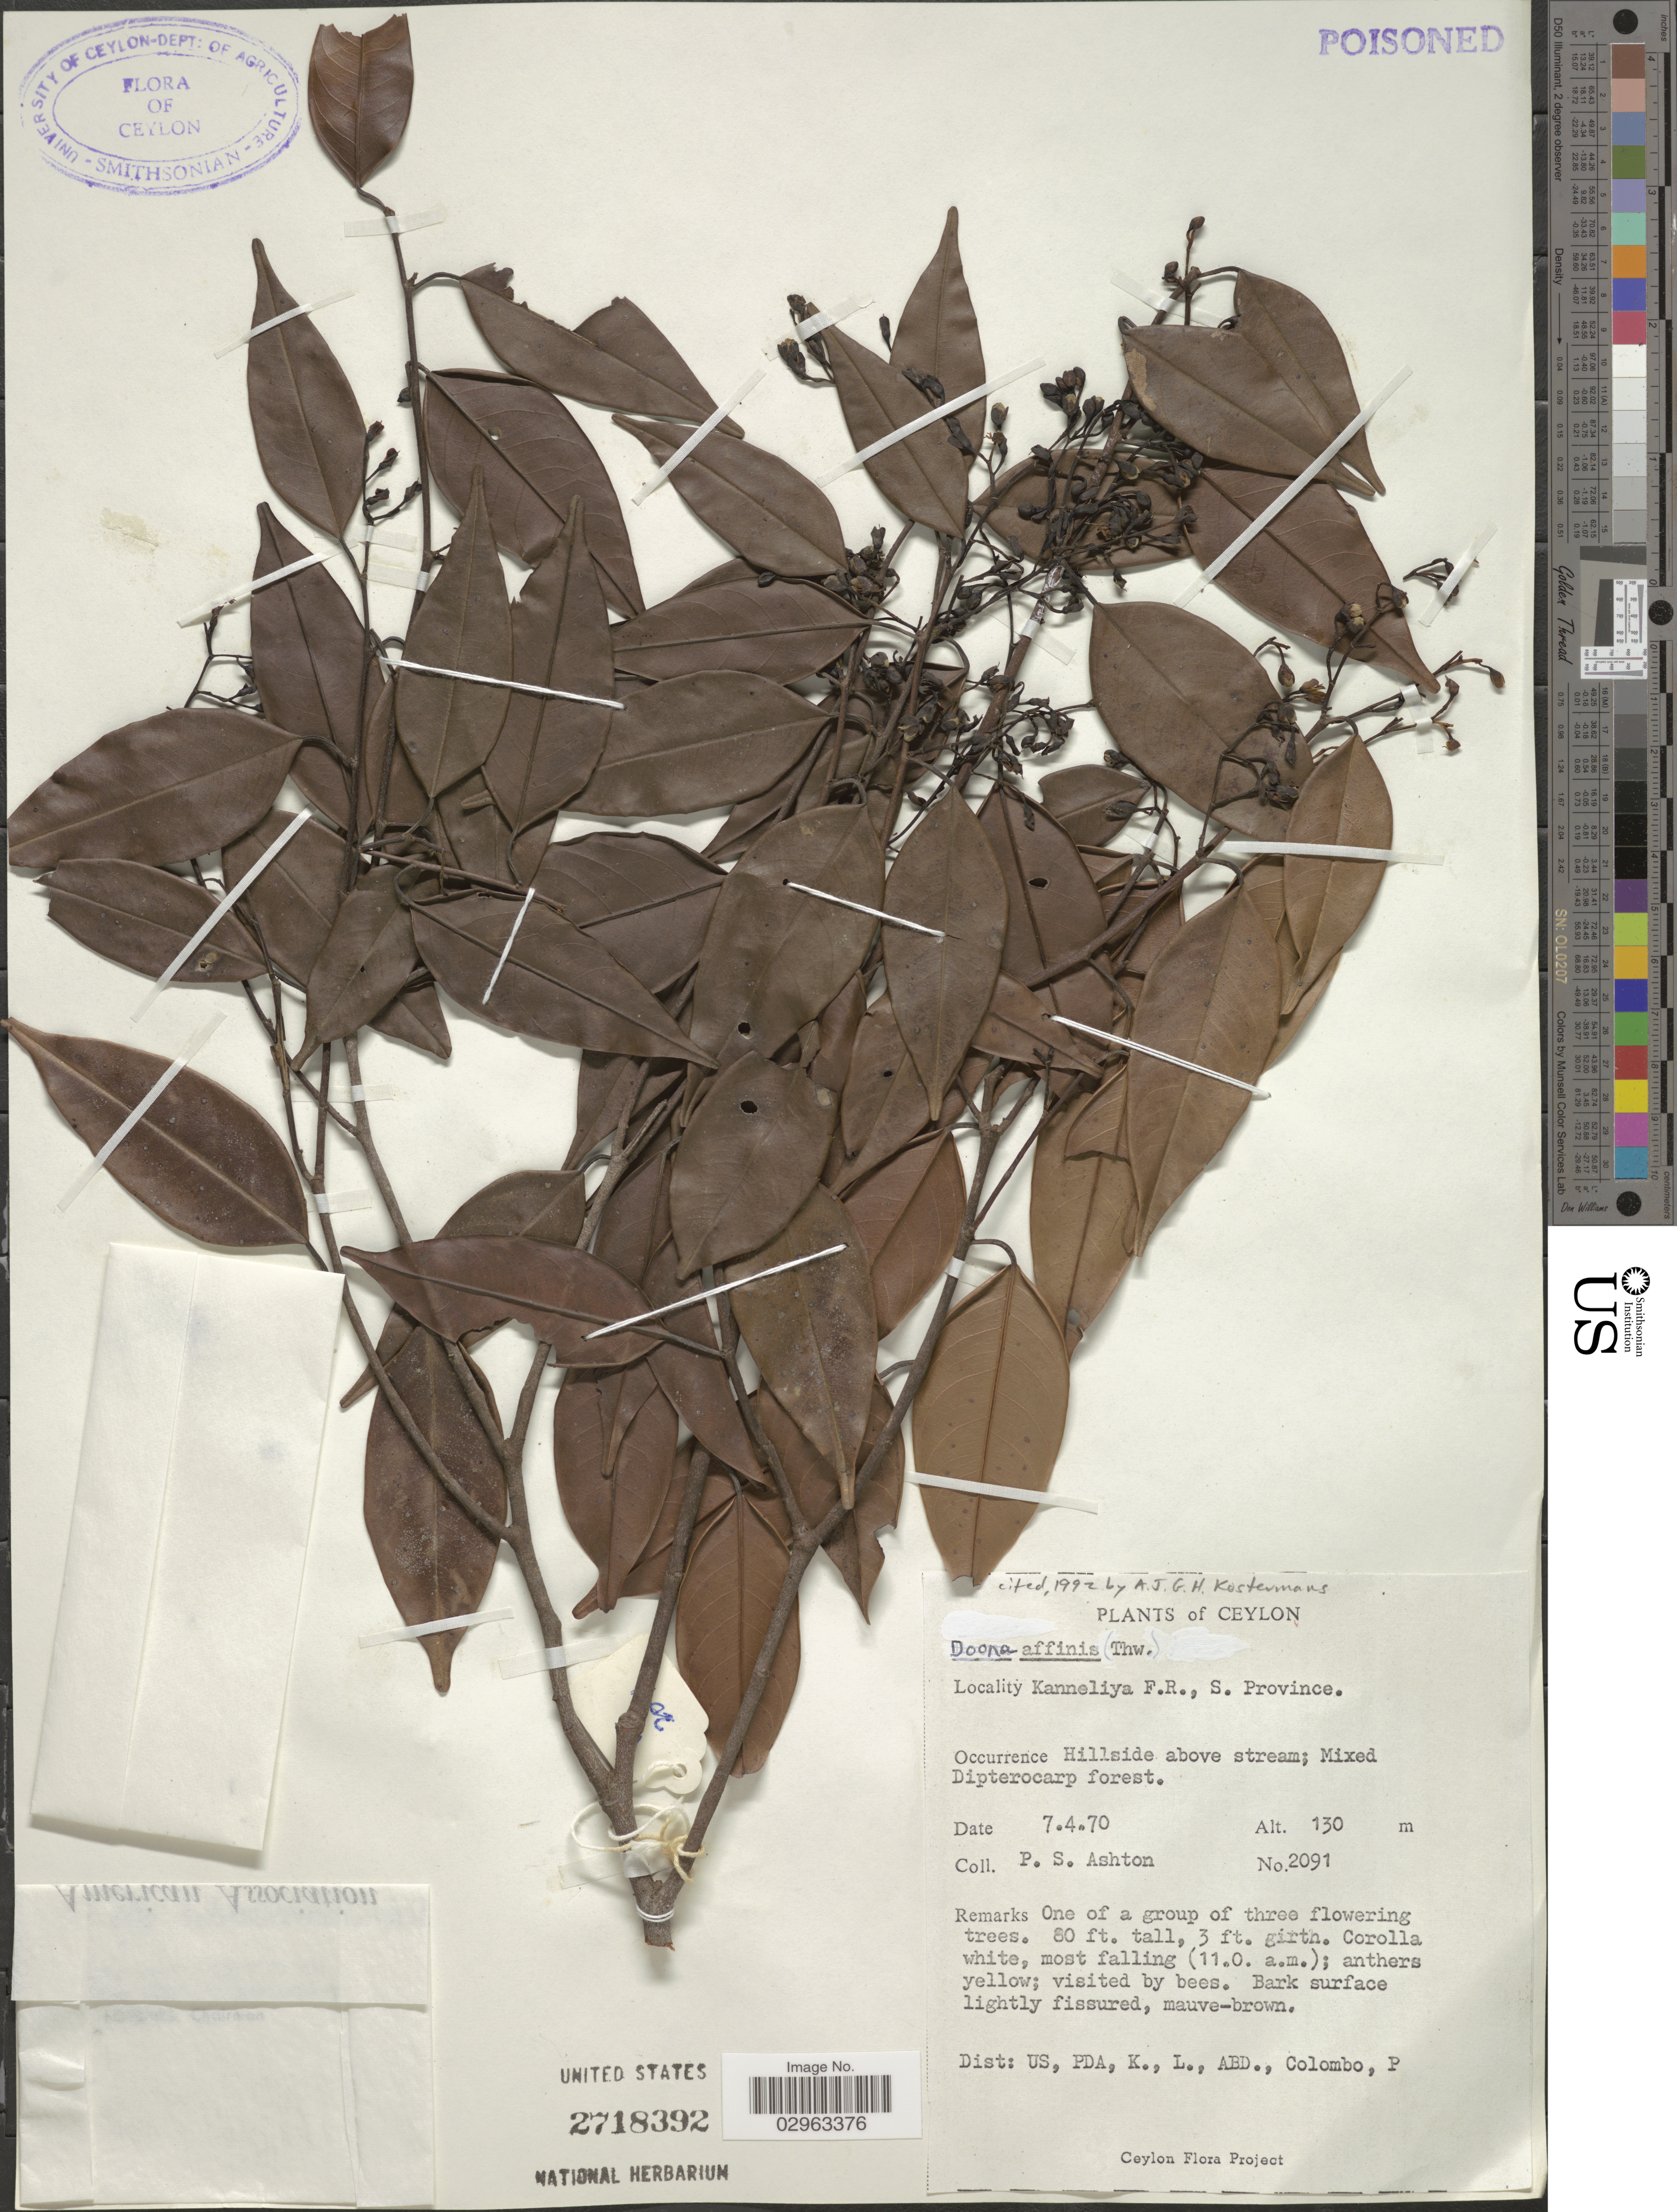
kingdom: Plantae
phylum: Tracheophyta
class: Magnoliopsida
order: Malvales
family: Dipterocarpaceae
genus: Doona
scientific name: Doona affinis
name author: Thwaites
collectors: P. S. Ashton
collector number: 2091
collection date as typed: Transcribed d/m/y: 7/4/70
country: Sri Lanka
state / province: Southern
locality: Ceylon, Kanneliya F.R., S. Province.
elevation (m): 130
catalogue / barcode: US 2718392